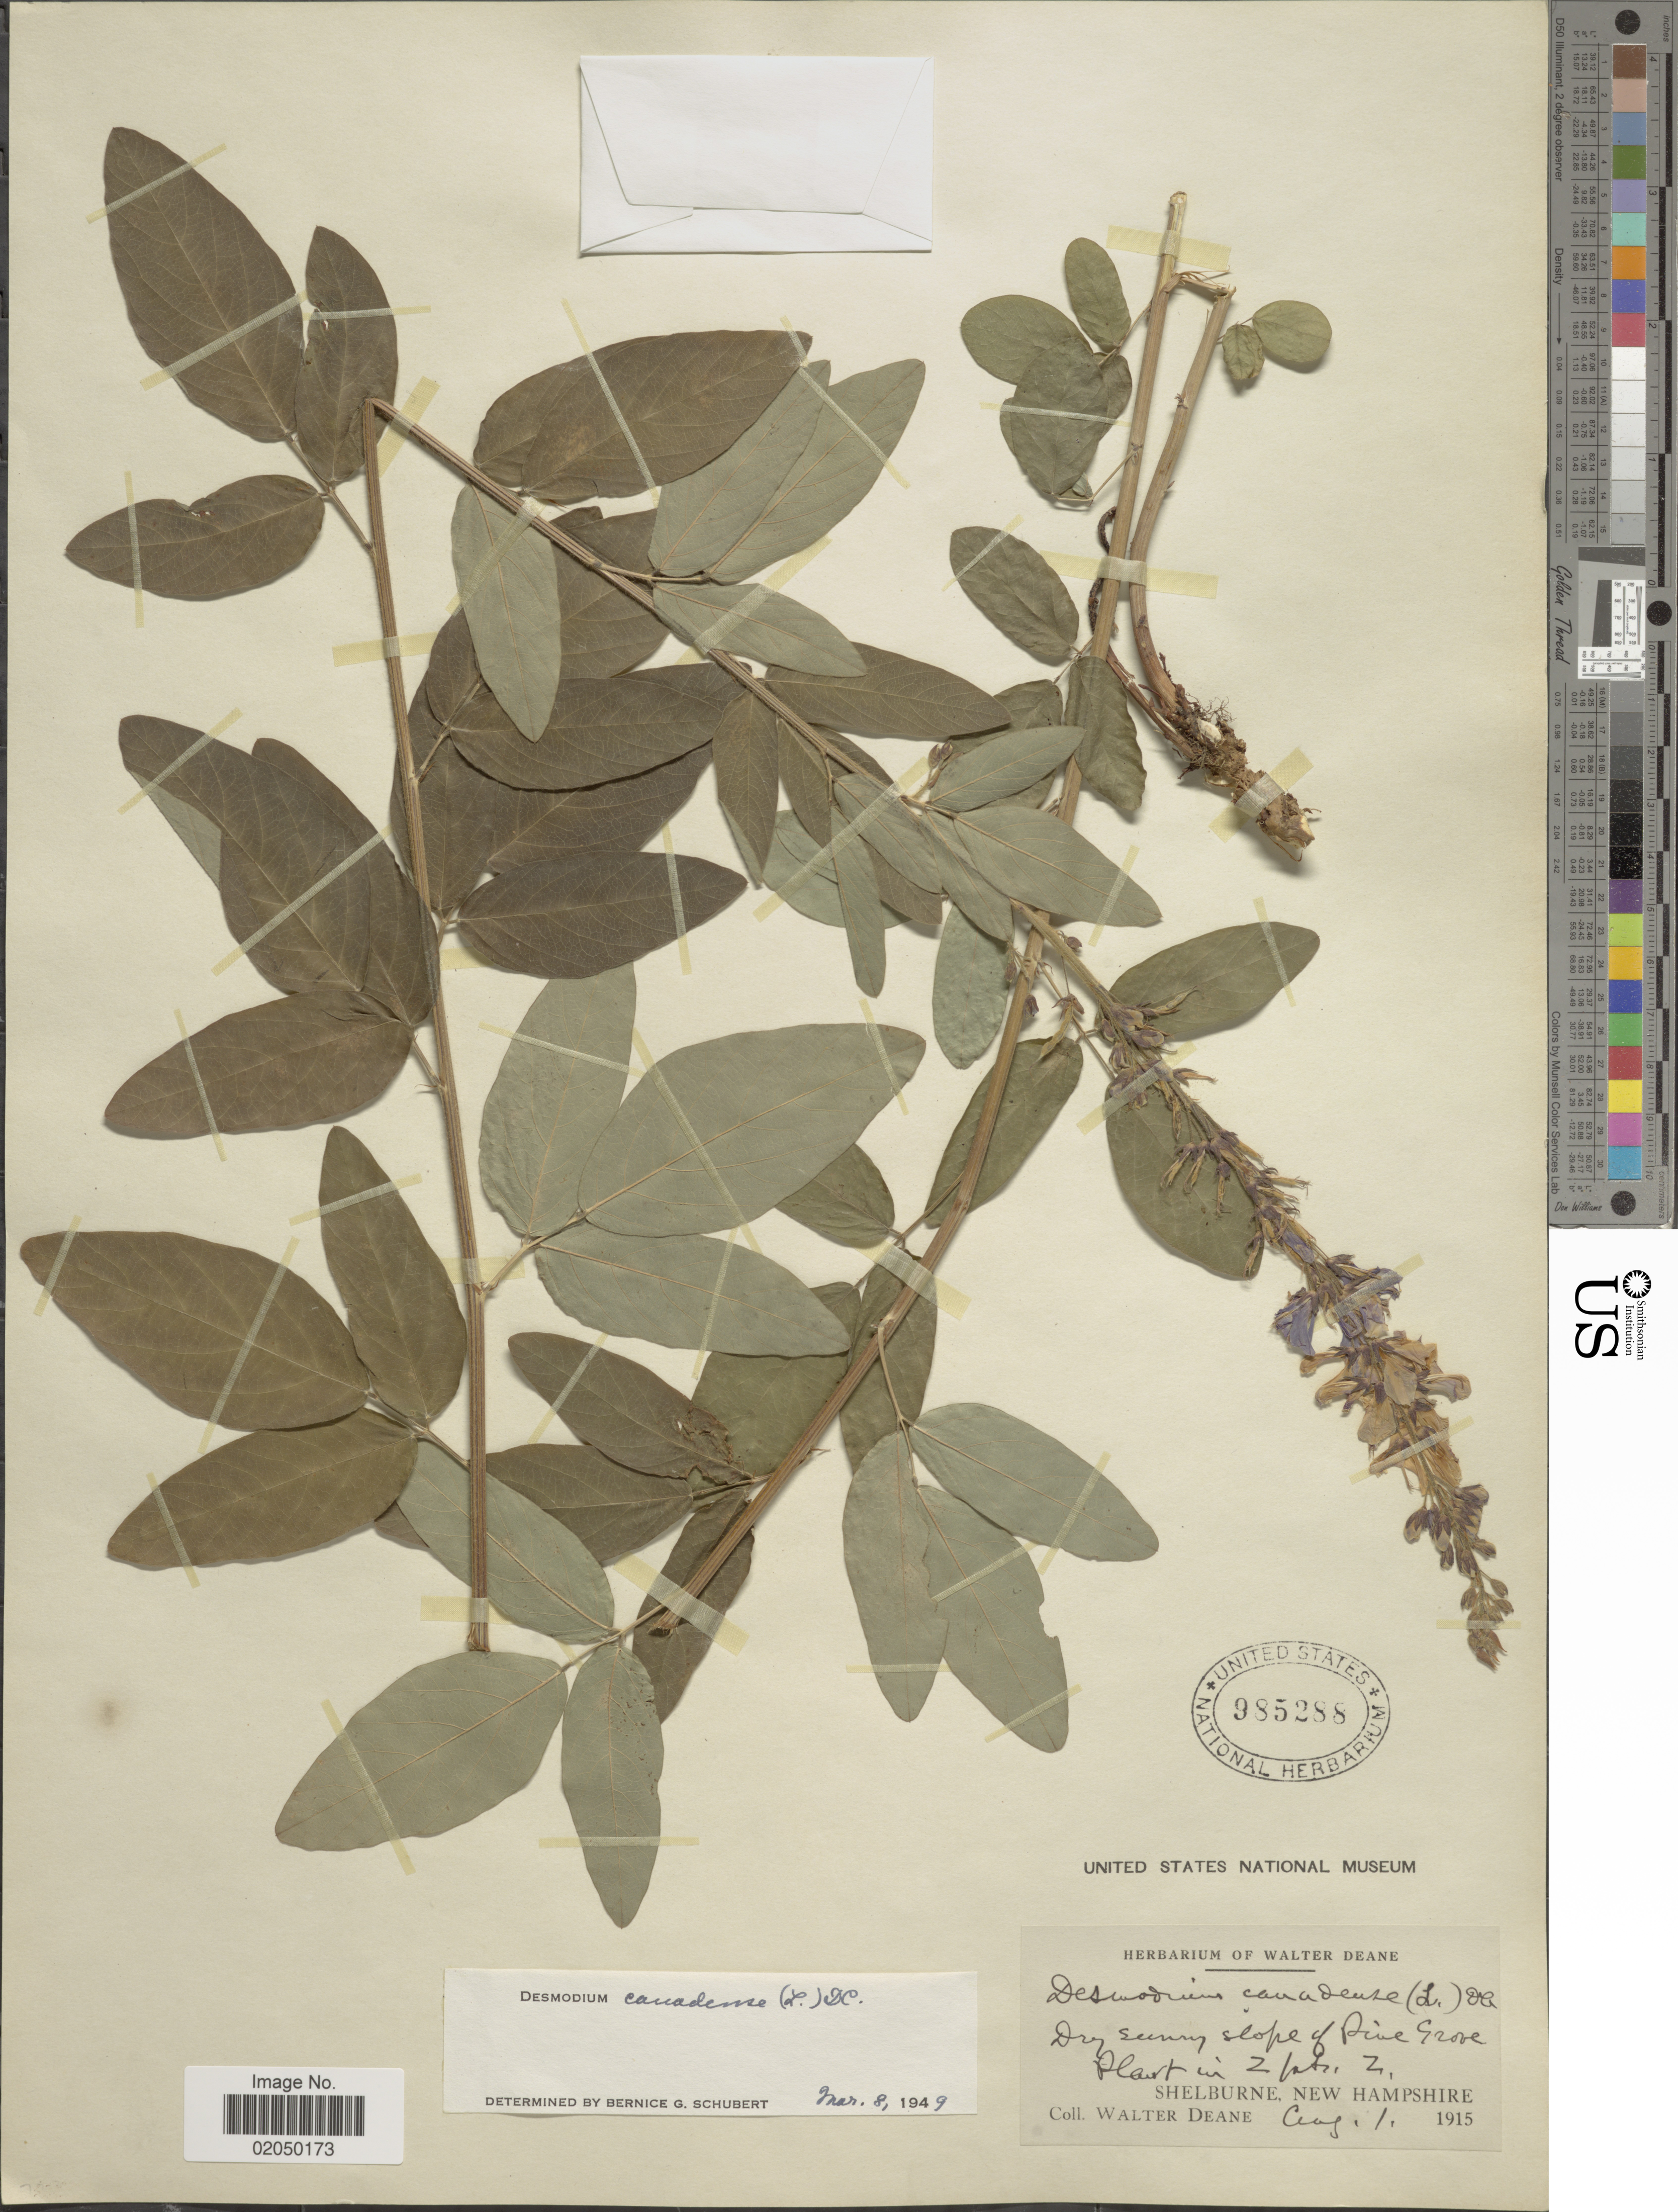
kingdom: Plantae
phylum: Tracheophyta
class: Magnoliopsida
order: Fabales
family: Fabaceae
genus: Desmodium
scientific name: Desmodium canadense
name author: (L.) DC.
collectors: W. Deane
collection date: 1915-08-01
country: United States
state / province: New Hampshire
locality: Pine Grove, Shelburne, New Hampshire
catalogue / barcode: US 985288